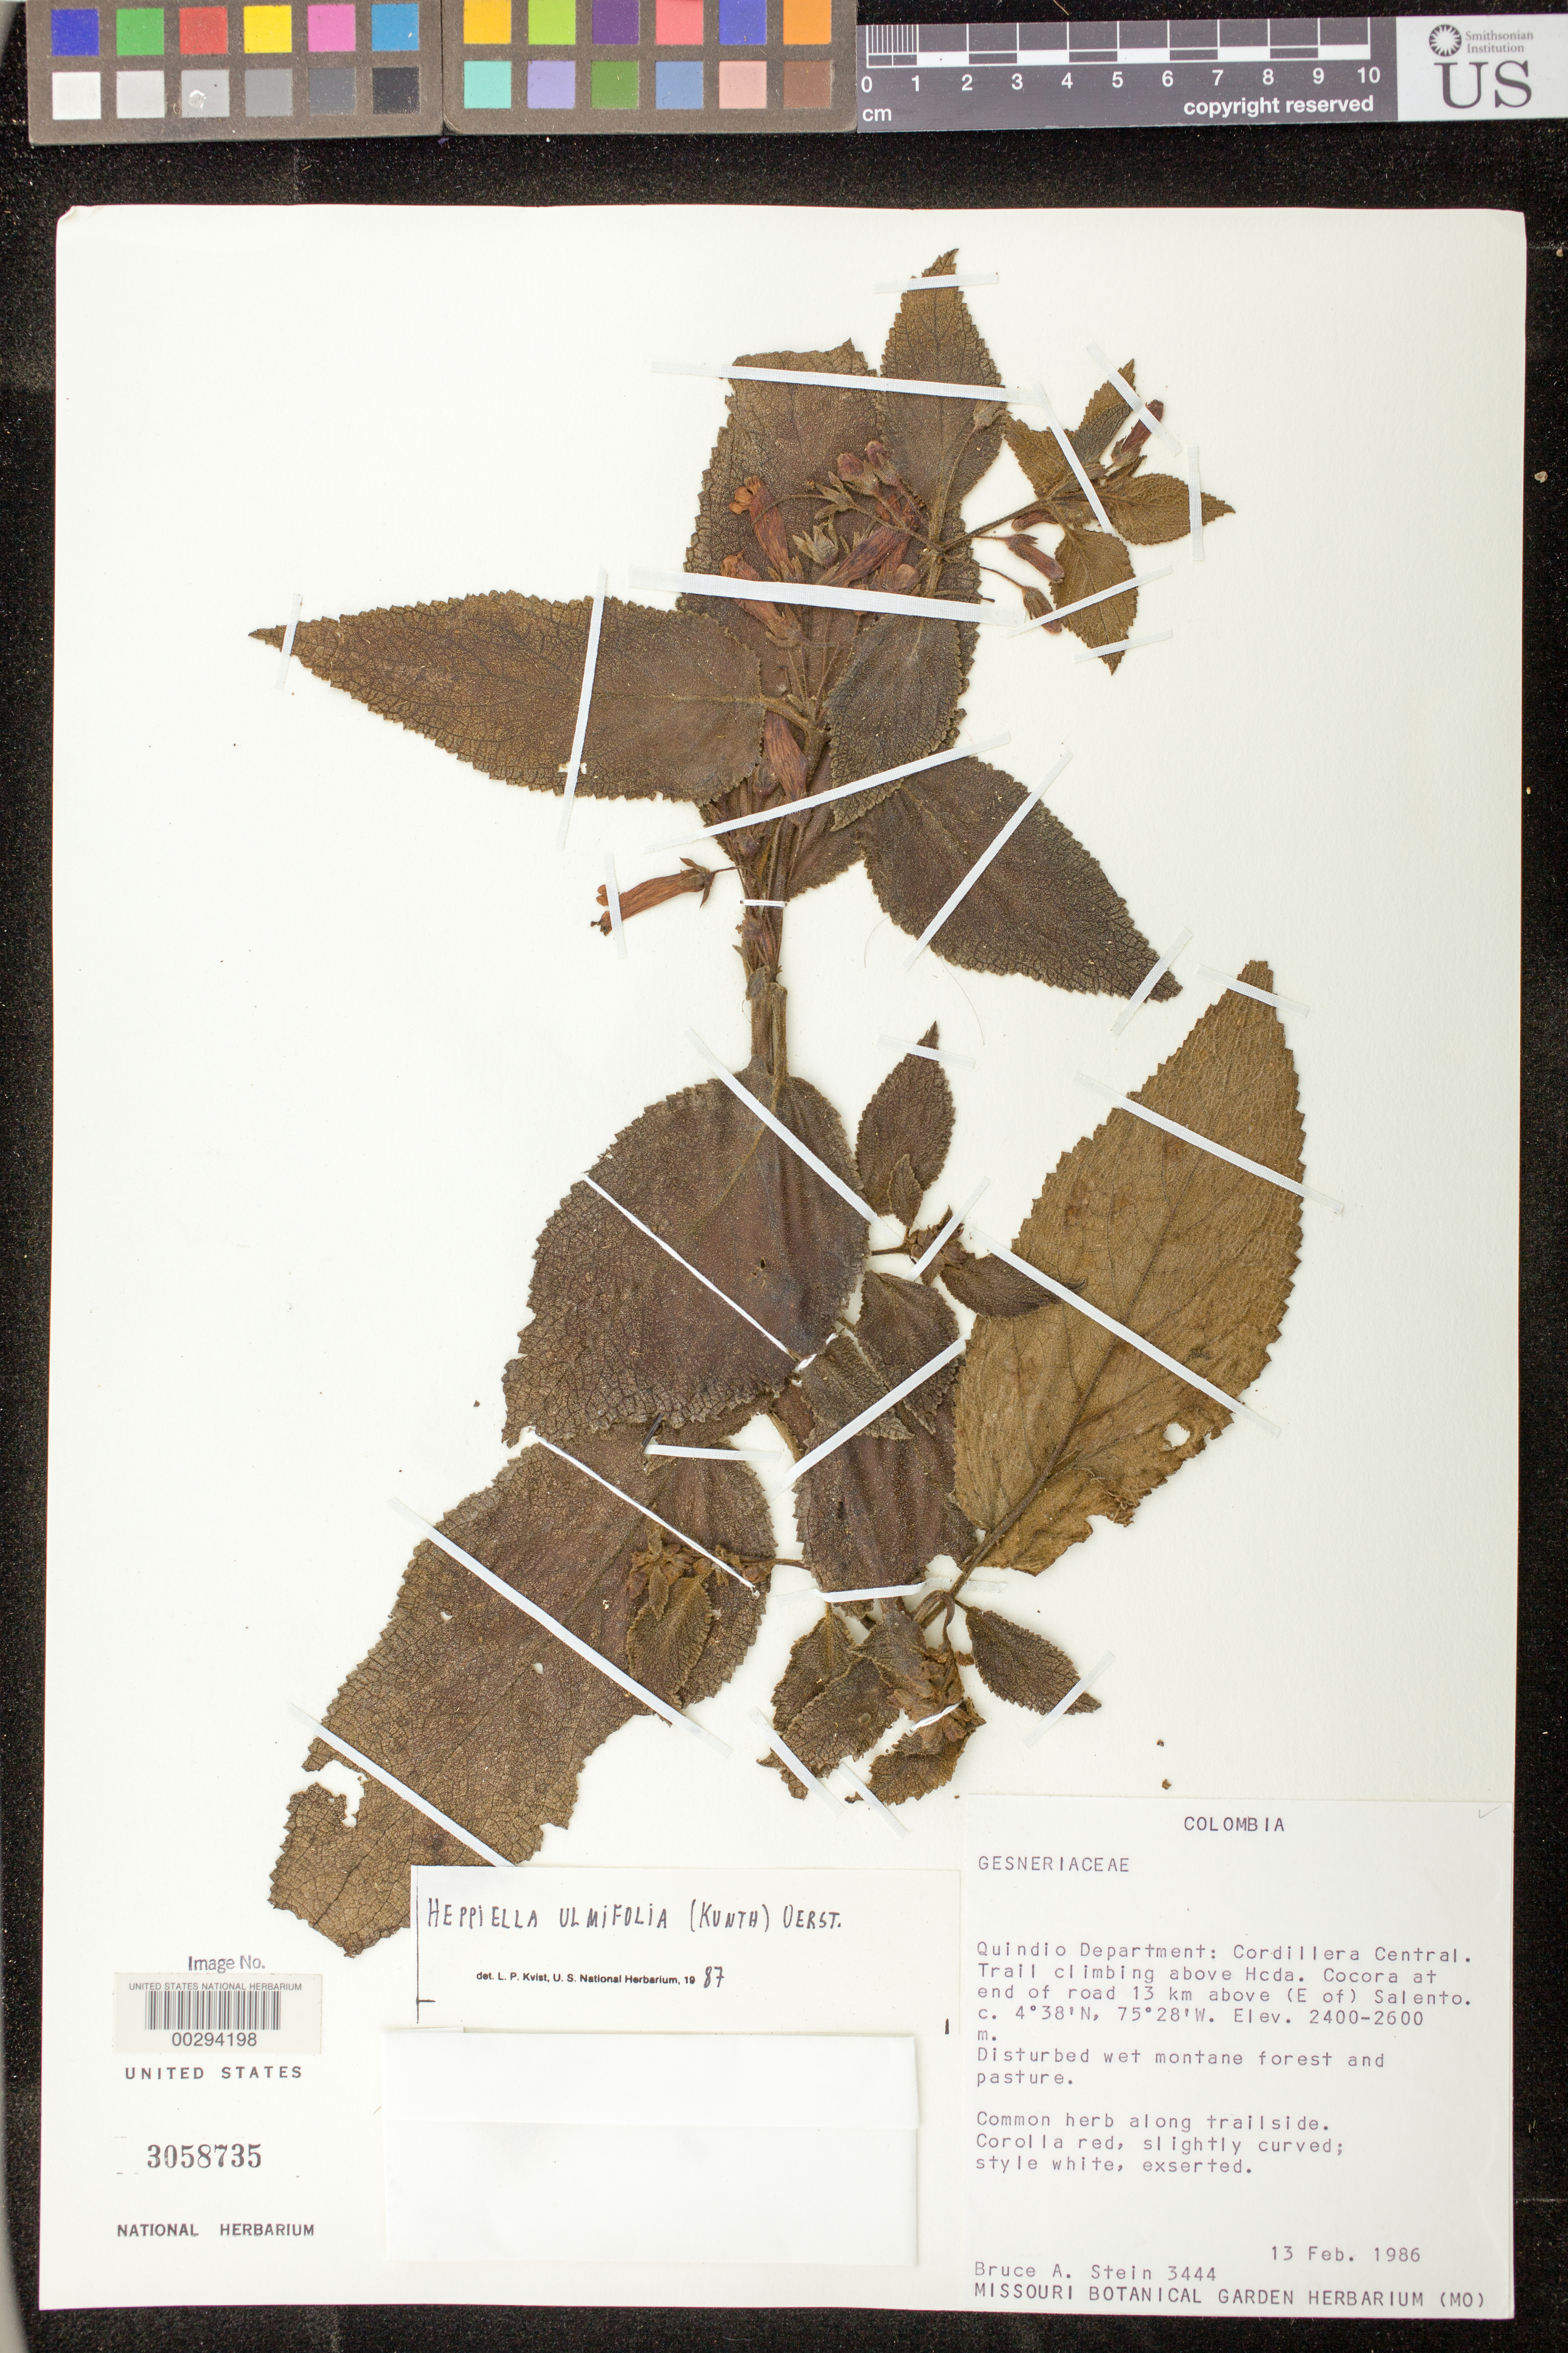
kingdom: Plantae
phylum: Tracheophyta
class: Magnoliopsida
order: Lamiales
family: Gesneriaceae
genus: Heppiella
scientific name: Heppiella ulmifolia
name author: (Kunth) Hanst.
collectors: B. A. Stein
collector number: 3444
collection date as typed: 13 Feb 1986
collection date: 1986-02-13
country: Colombia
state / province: Quindío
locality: Cordillera Central, trail climbing above Hcda Cocora at end of road 13 km above (E of) Salento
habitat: Disturbed wet montane forest and pasture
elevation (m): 2400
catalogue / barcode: US 3058735